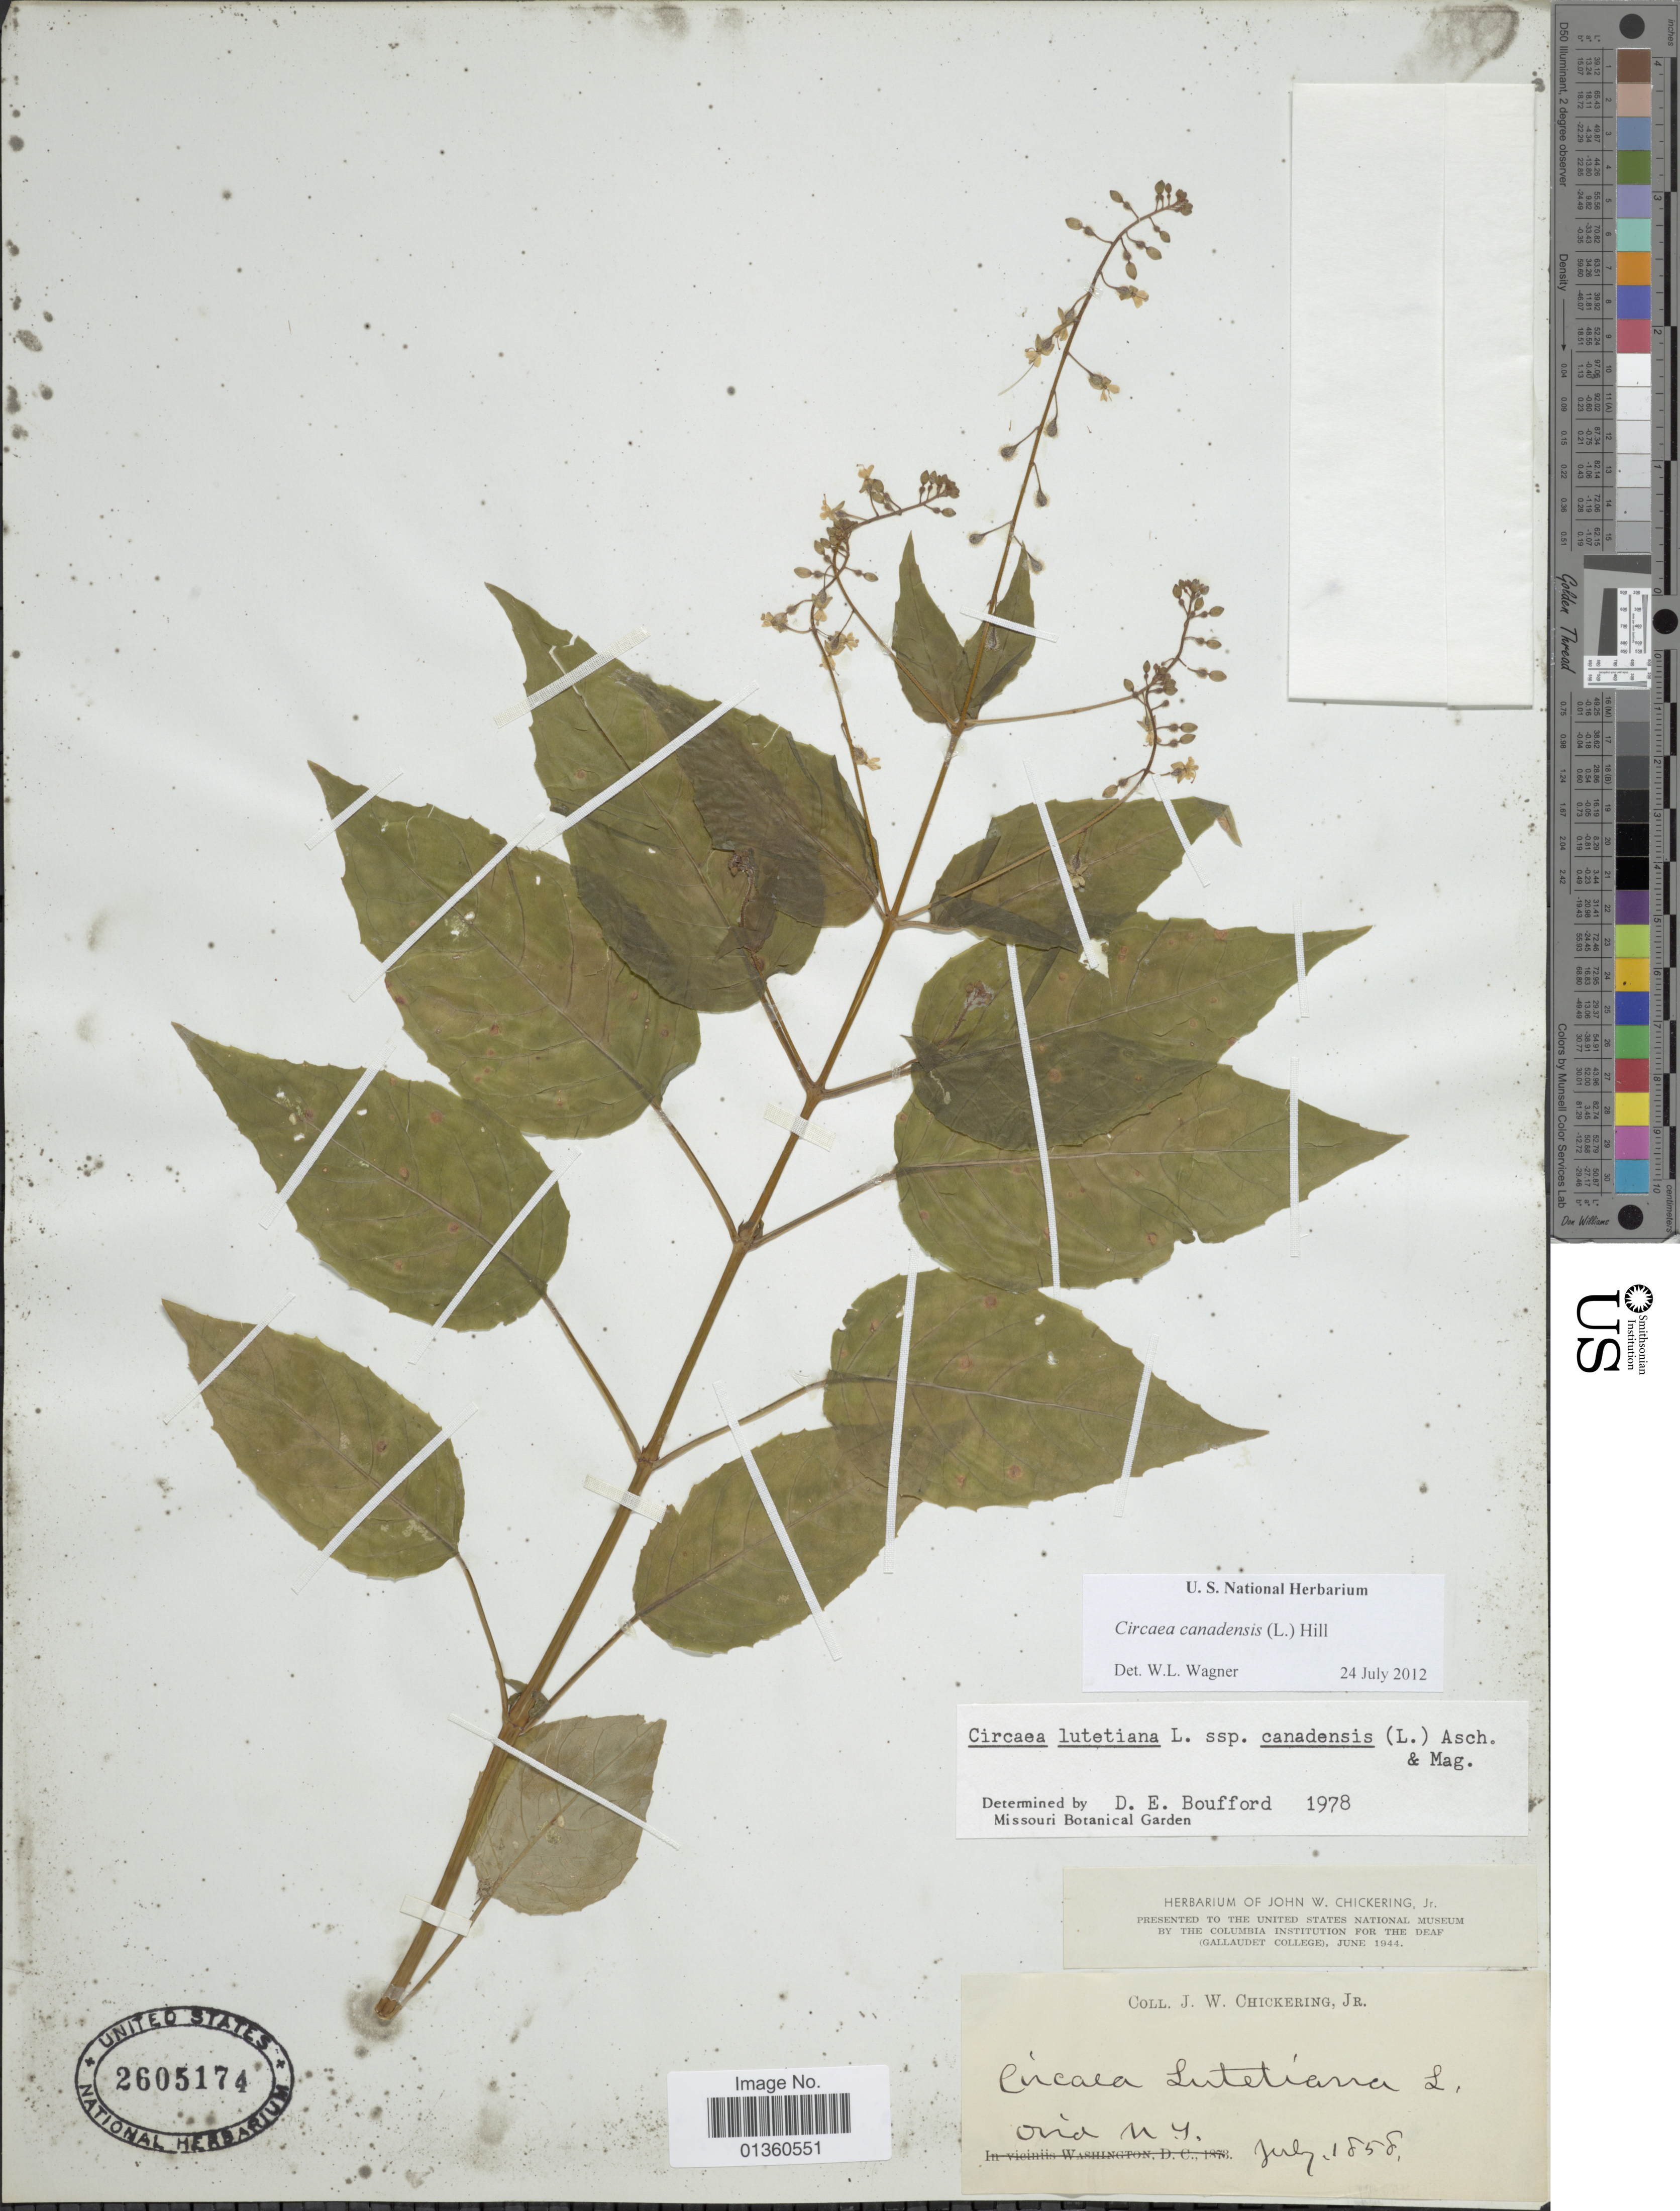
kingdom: Plantae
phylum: Tracheophyta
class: Magnoliopsida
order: Myrtales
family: Onagraceae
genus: Circaea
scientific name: Circaea canadensis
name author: (L.) Hill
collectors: J. Chickering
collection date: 1858-07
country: United States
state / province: New York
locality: Ovid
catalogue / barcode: US 2605174